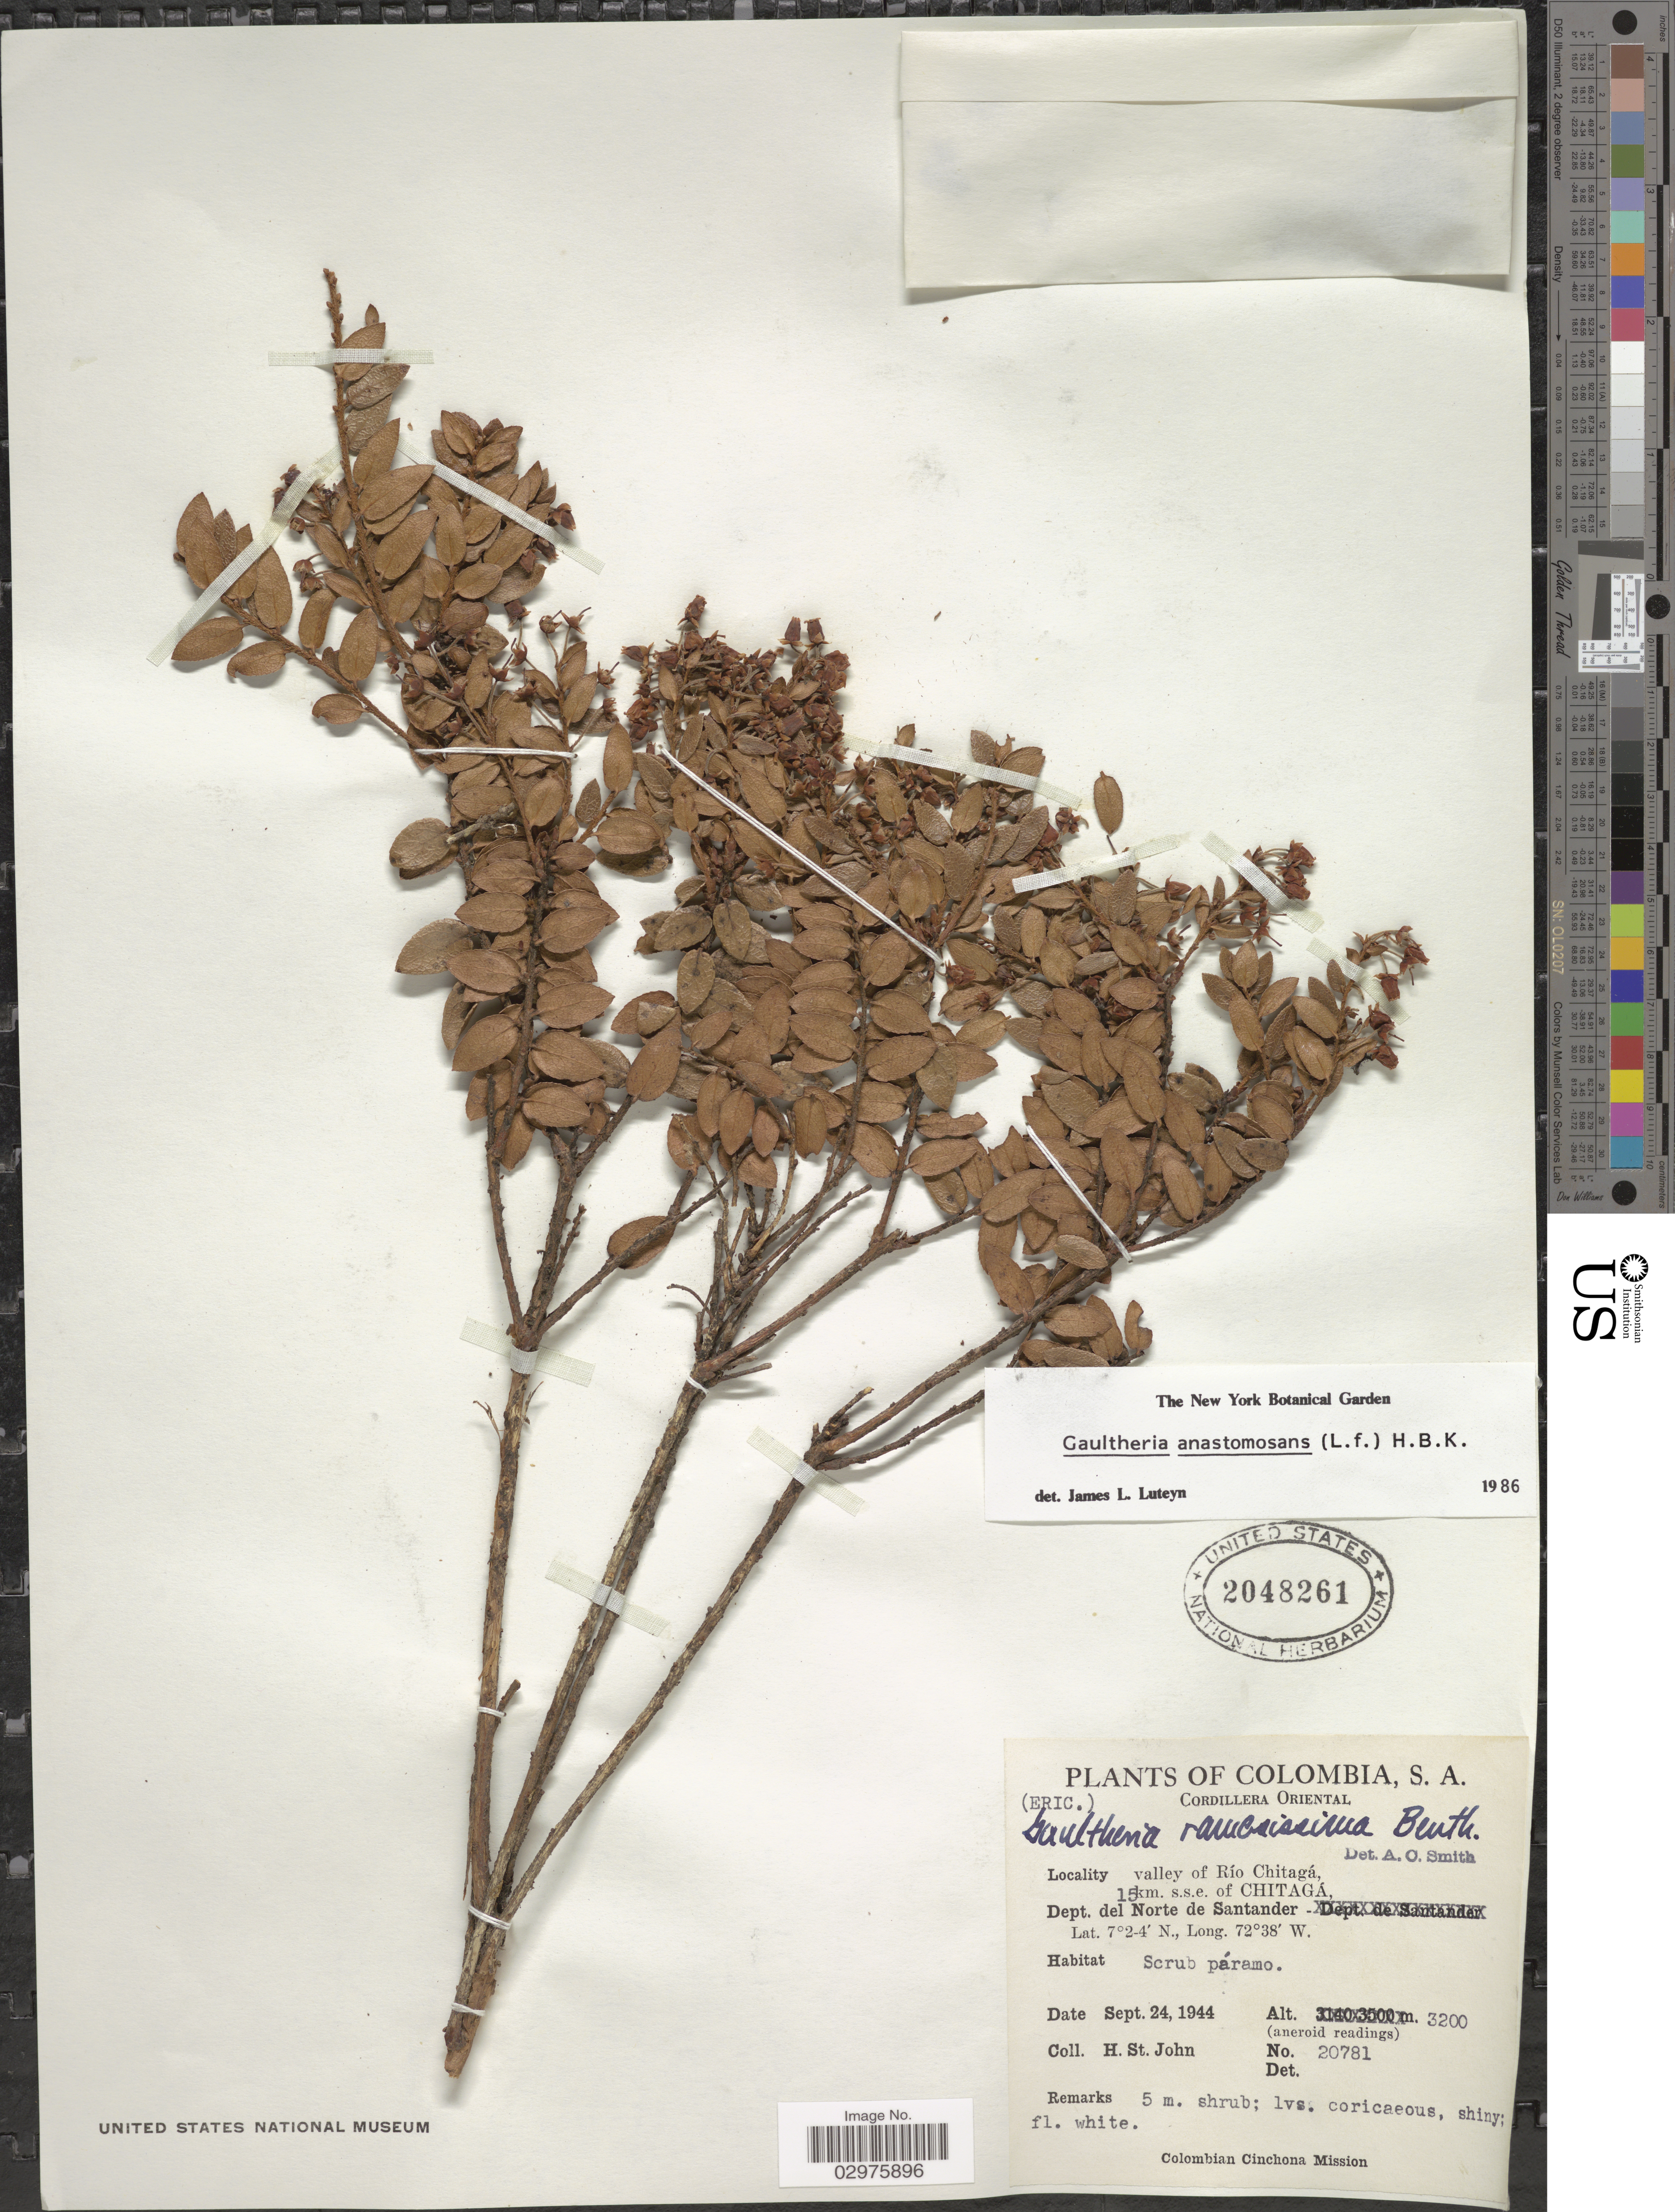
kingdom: Plantae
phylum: Tracheophyta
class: Magnoliopsida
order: Ericales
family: Ericaceae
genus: Gaultheria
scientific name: Gaultheria anastomosans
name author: (L. f.) Kunth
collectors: H. St. John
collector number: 20781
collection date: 1944-09-24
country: Colombia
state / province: Norte de Santander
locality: Cordillera Oriental. Valley of Río Chitagá, 15 km. s.s.e. of Chitagá, Dept. del Norte de Santander.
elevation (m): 3200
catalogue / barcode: US 2048261